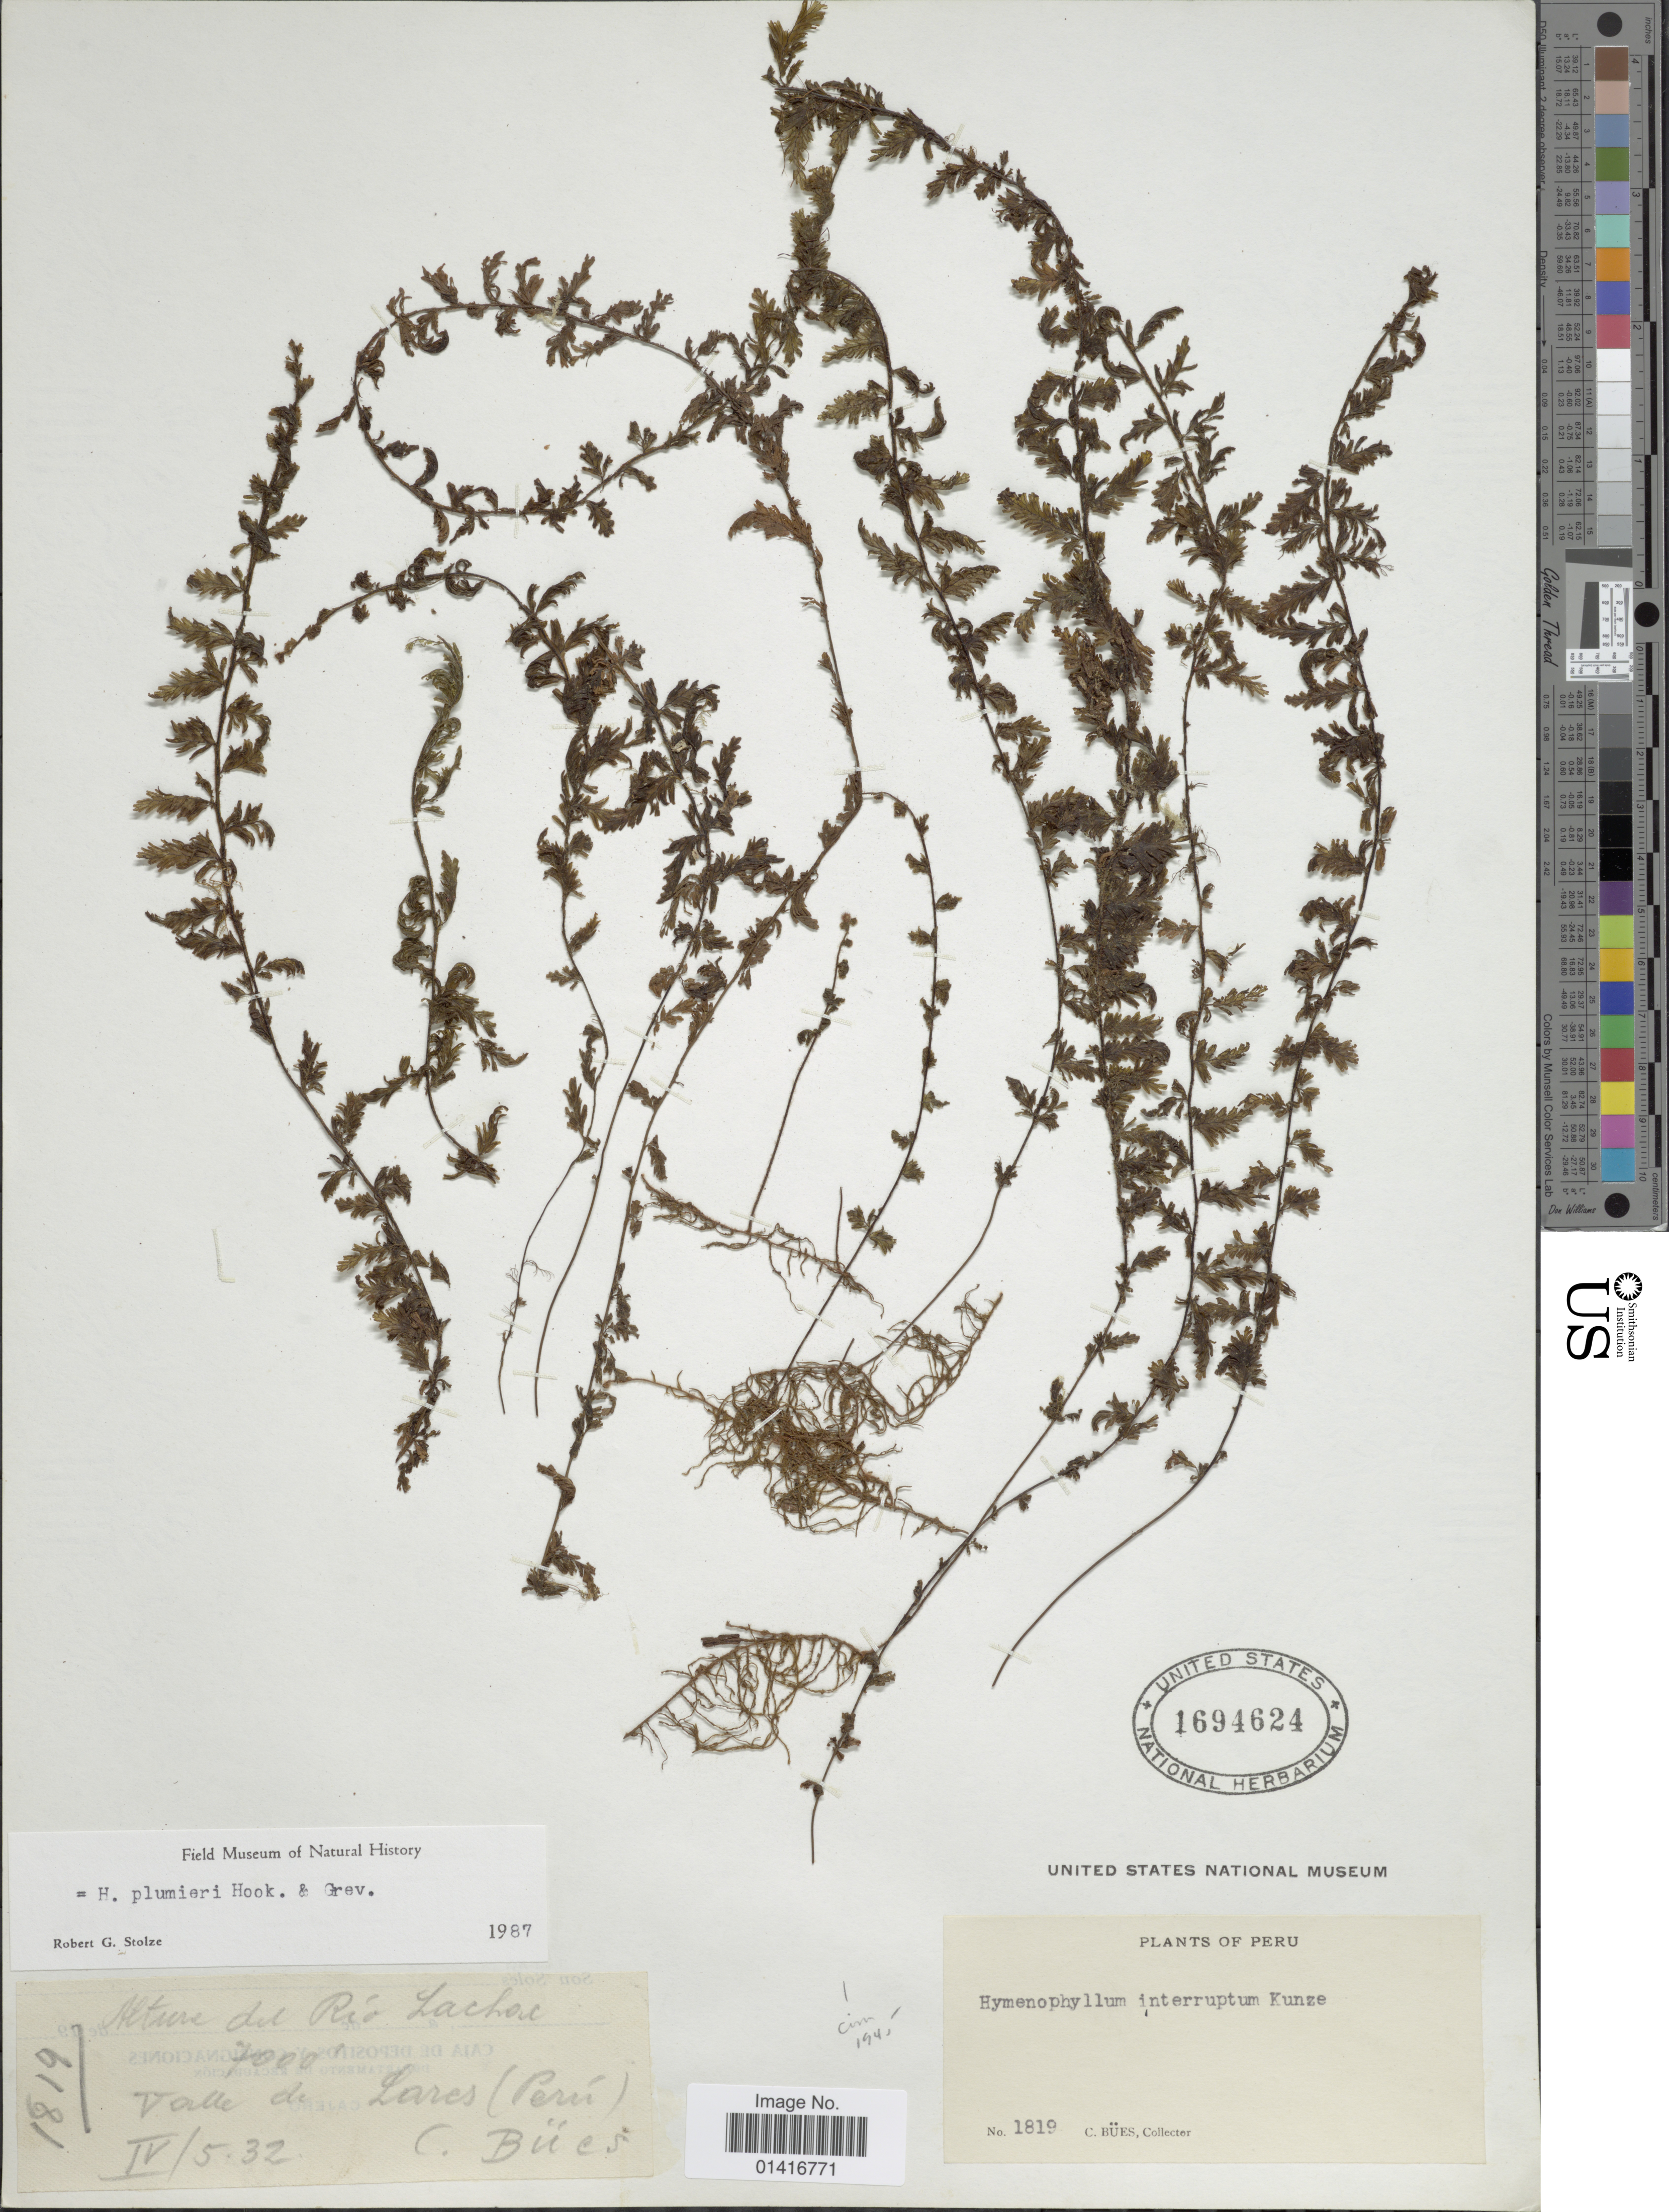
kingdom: Plantae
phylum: Tracheophyta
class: Polypodiopsida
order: Hymenophyllales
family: Hymenophyllaceae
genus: Hymenophyllum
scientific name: Hymenophyllum plumieri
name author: Hook. & Grev.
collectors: C. Bues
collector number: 1819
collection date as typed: Transcribed d/m/y: 5/4/32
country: Peru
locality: Altura del Río Lachac. Valle de Lares (Peru)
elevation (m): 2134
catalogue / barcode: US 1694624